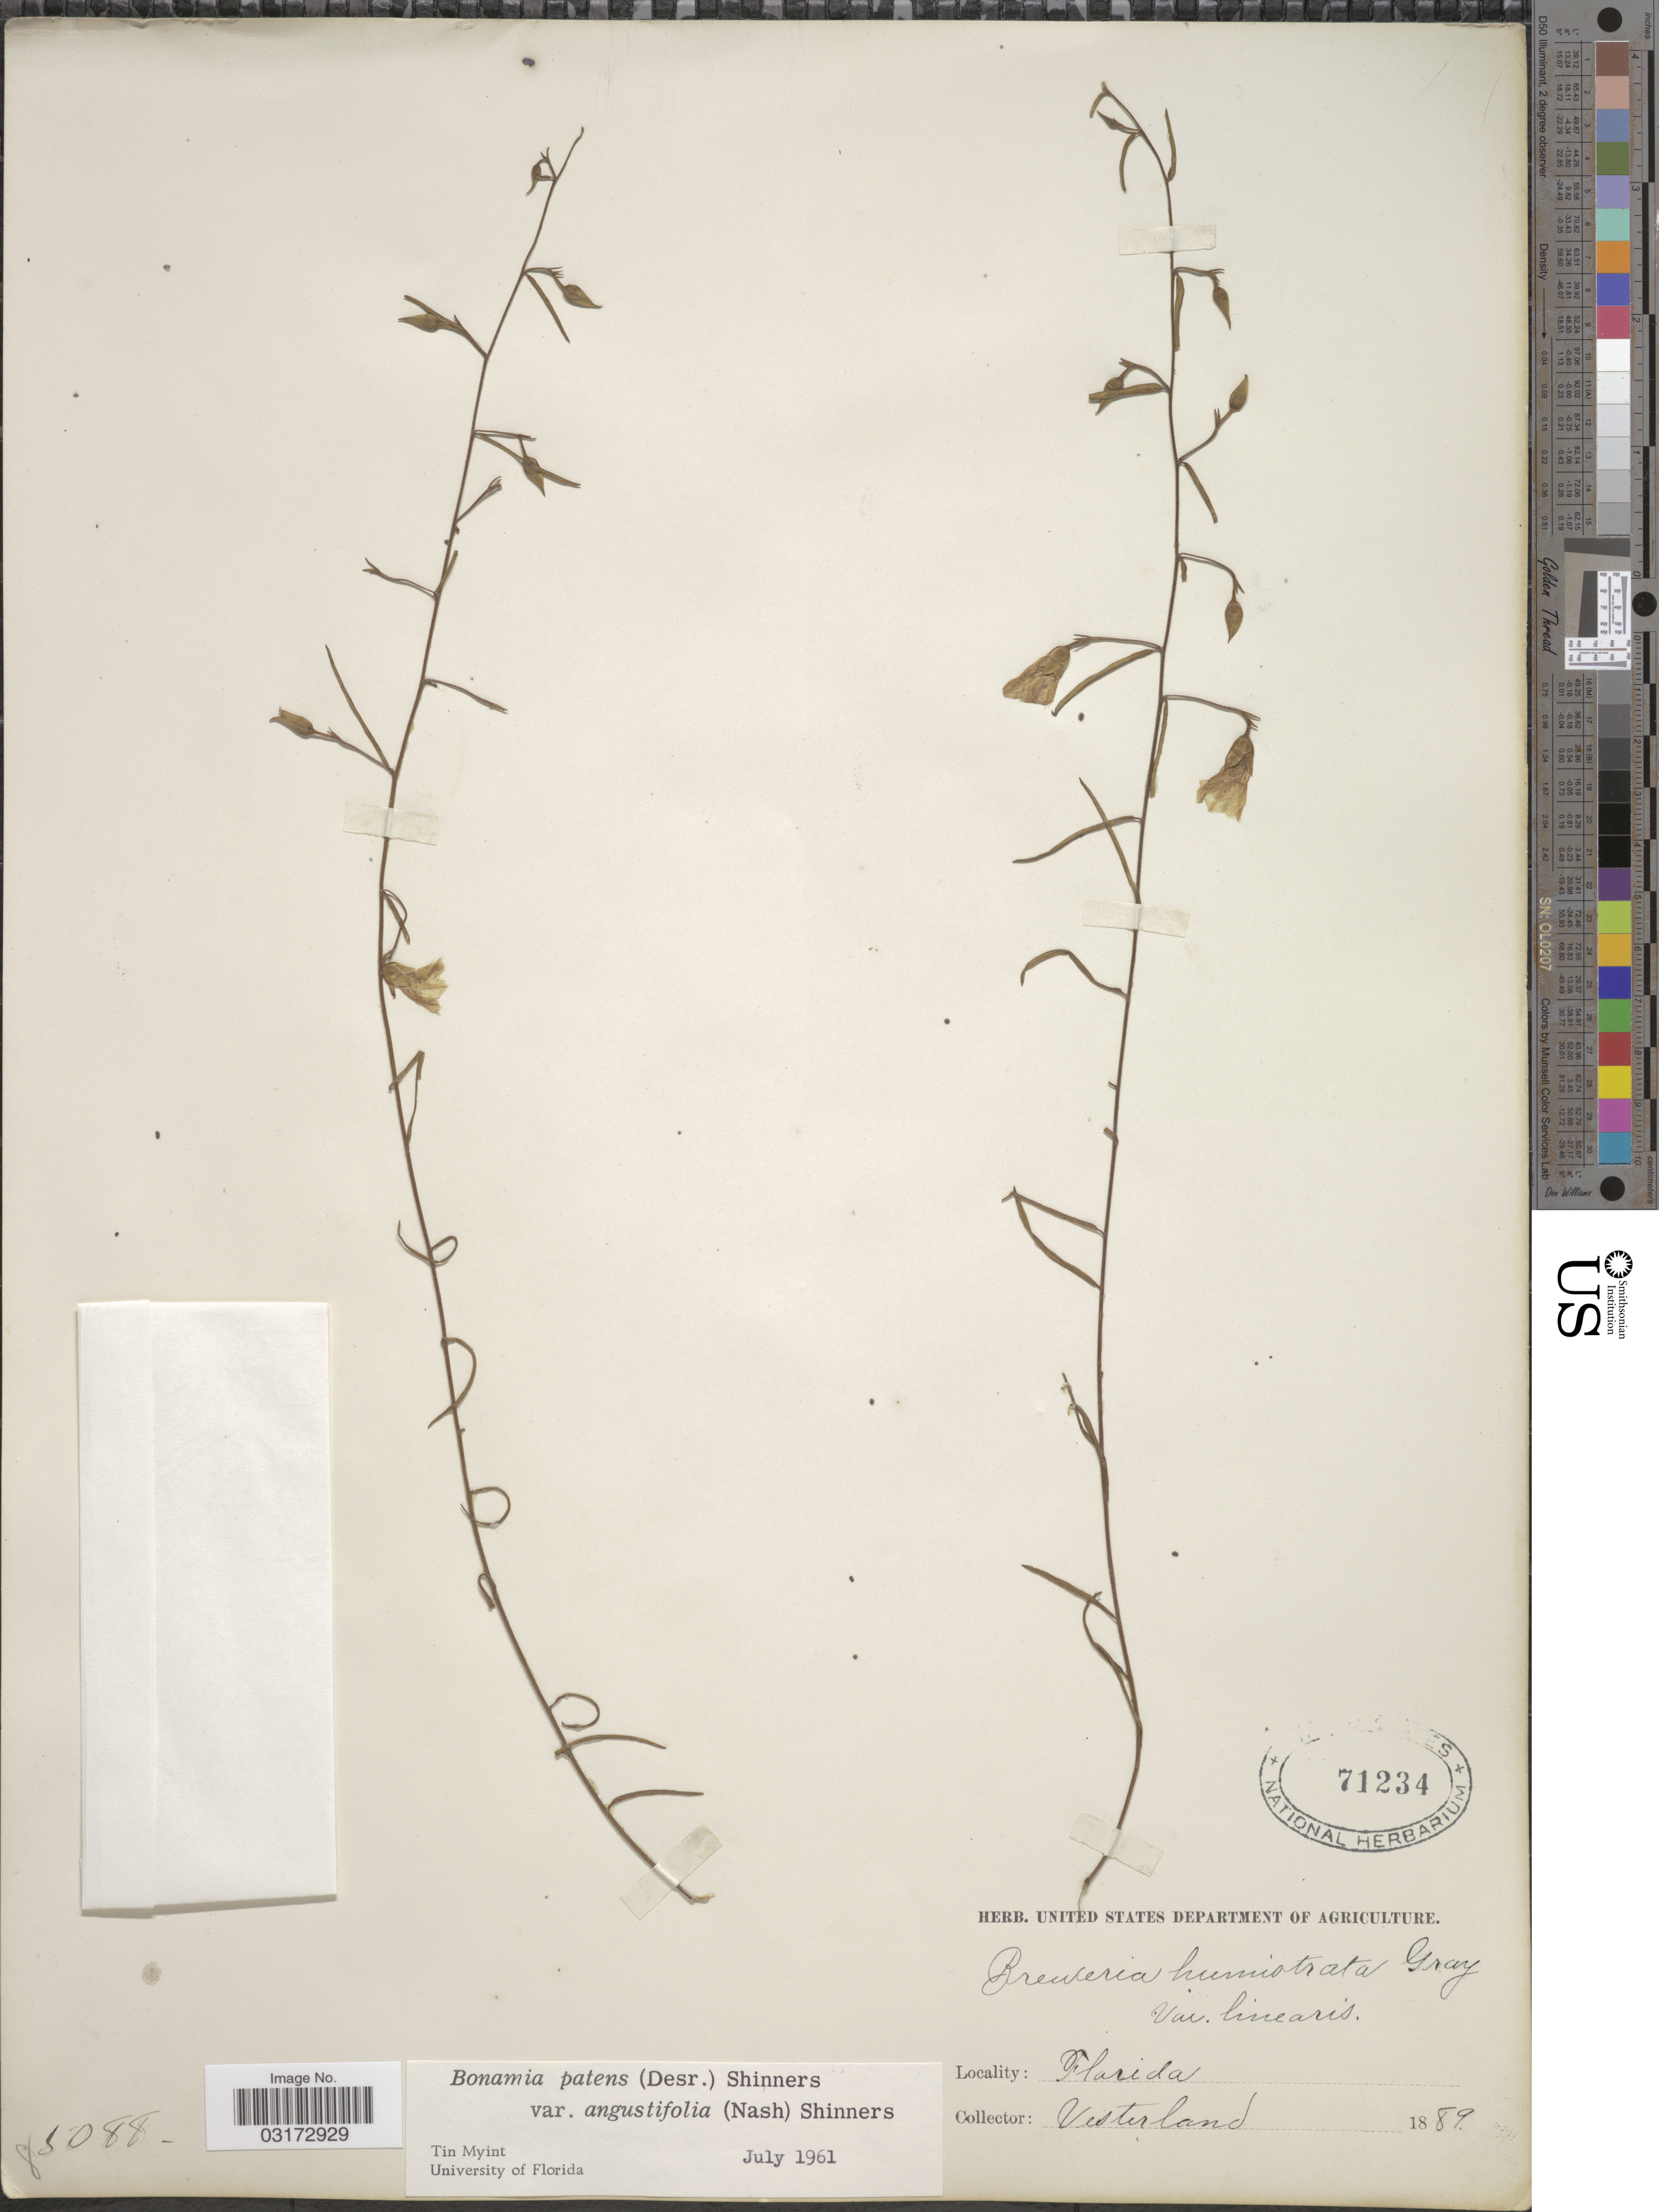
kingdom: Plantae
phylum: Tracheophyta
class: Magnoliopsida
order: Solanales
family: Convolvulaceae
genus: Stylisma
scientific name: Stylisma angustifolia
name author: (Nash) House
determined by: Strong, Mark T., (BOT), Smithsonian Institution - National Museum of Natural History (UNITED STATES)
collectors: Vesterland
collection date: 1889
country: United States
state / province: Florida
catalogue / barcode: US 71234